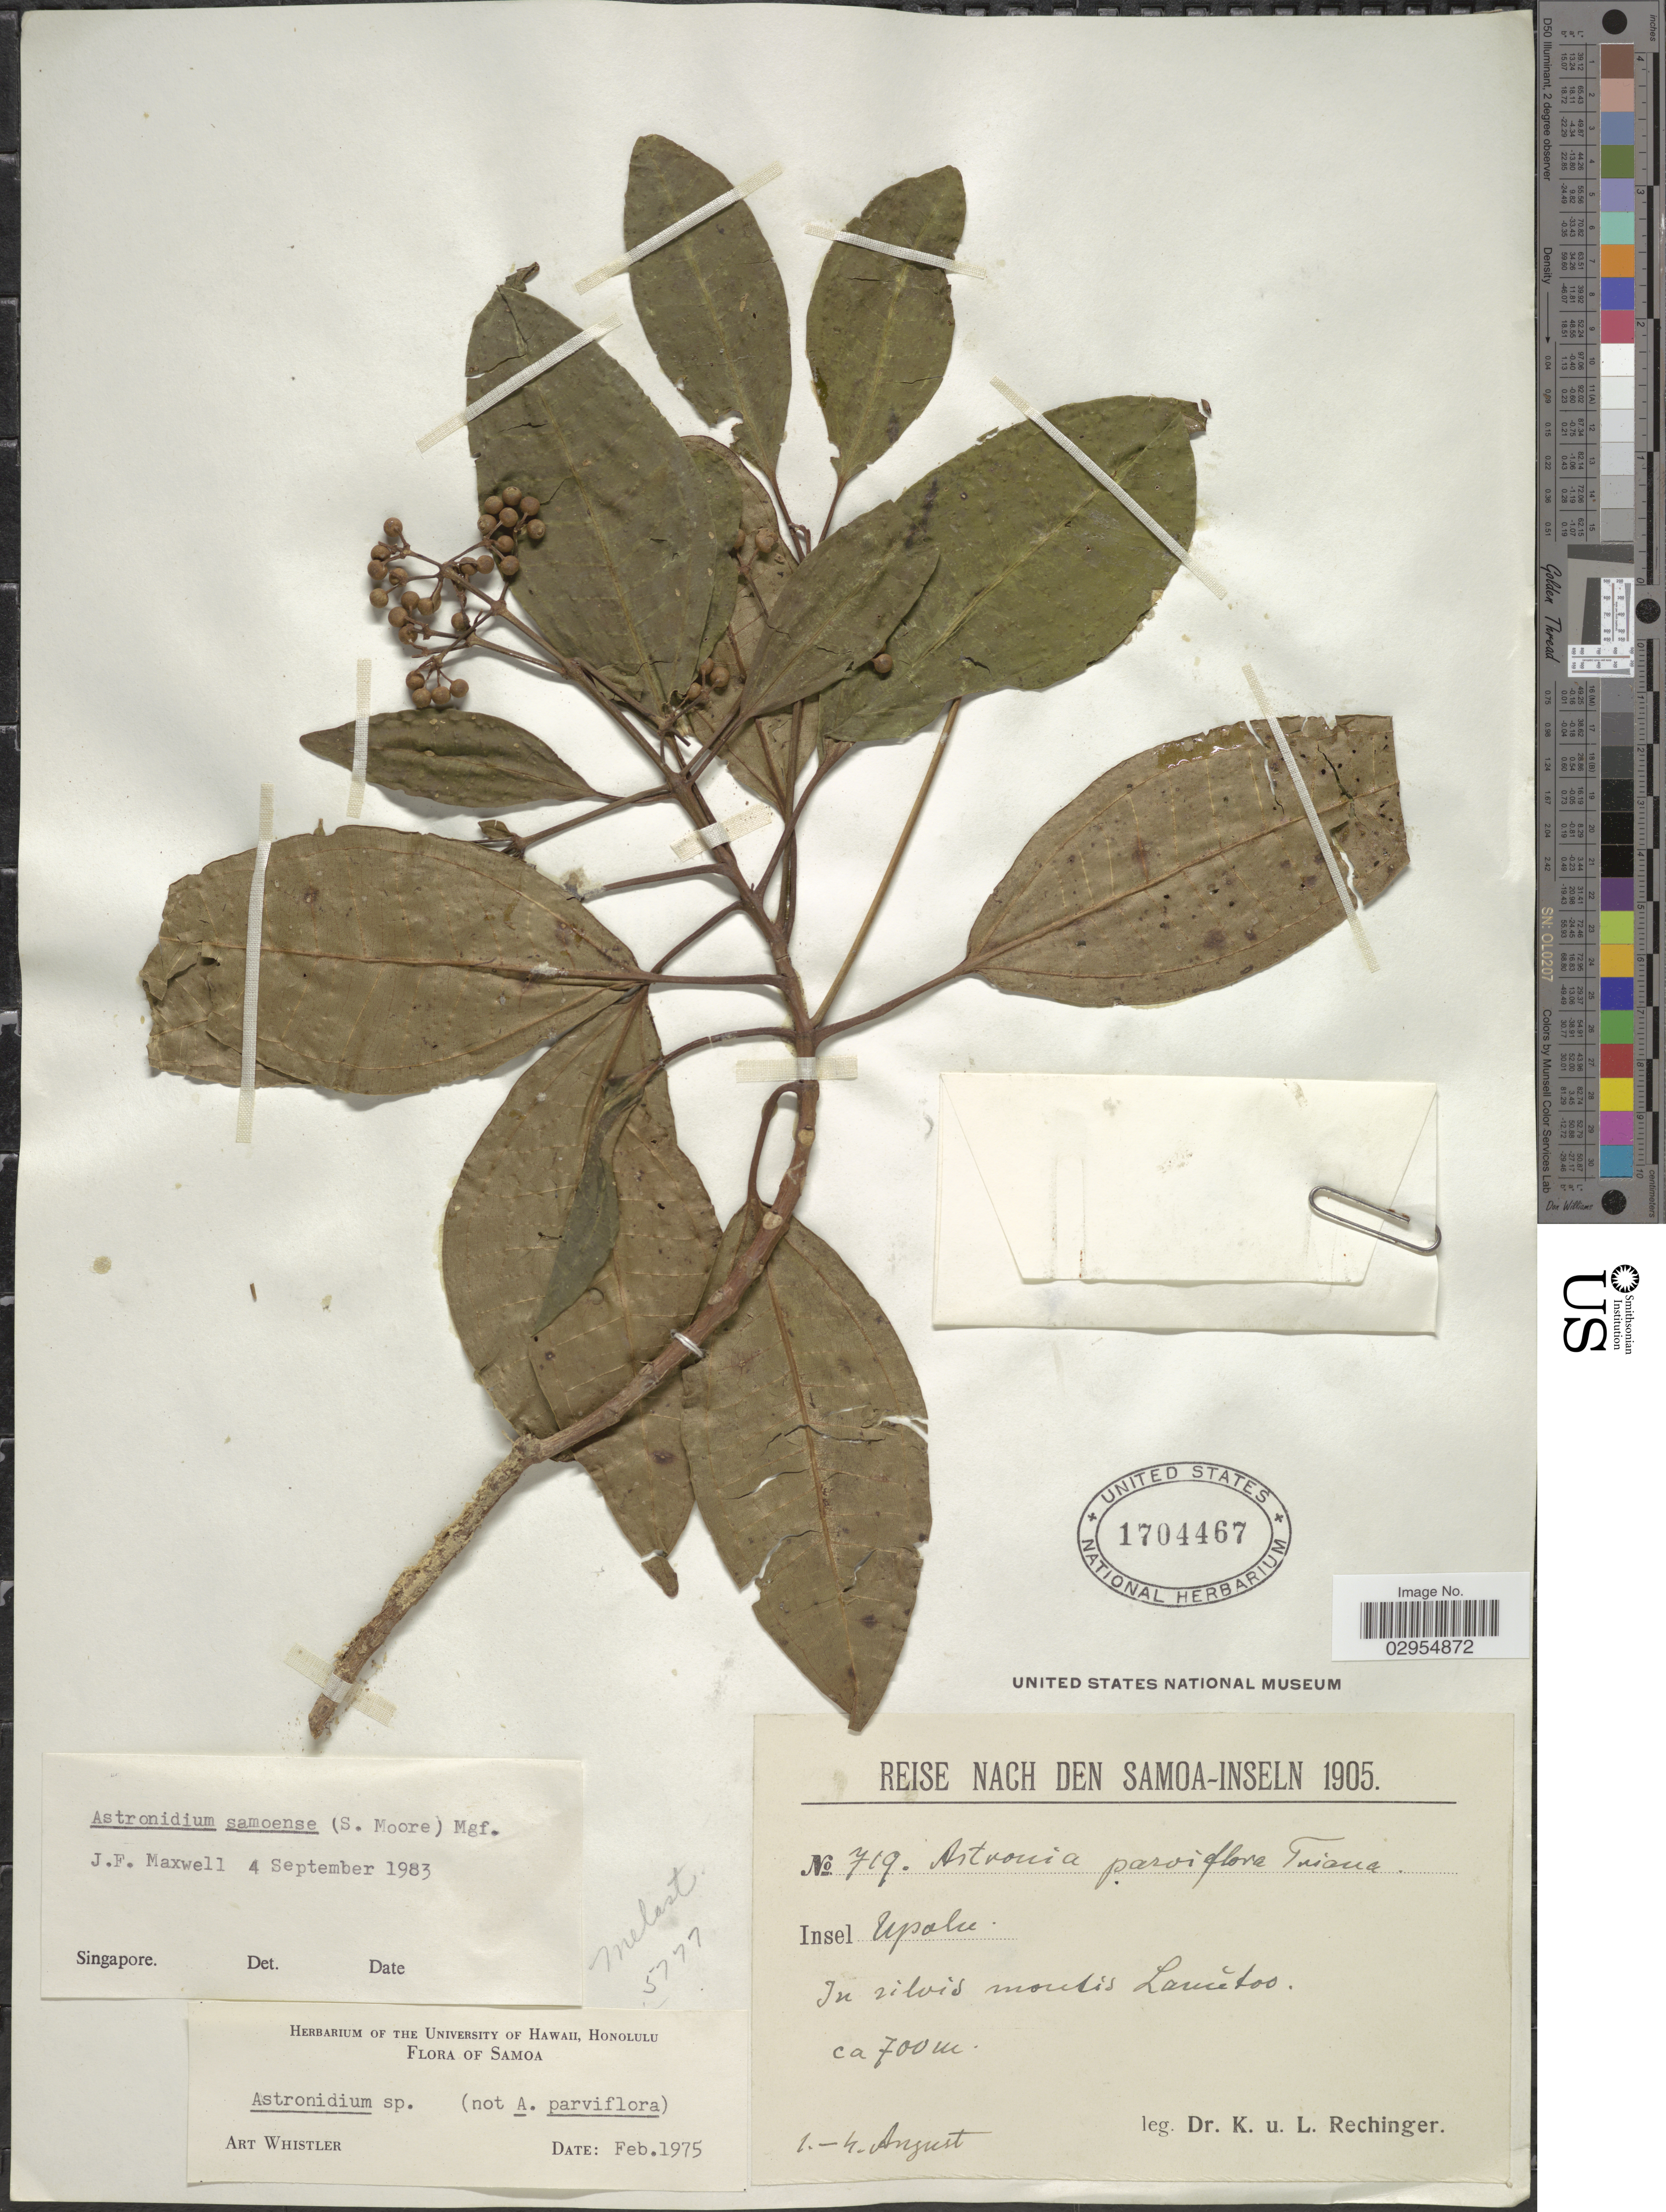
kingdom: Plantae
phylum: Tracheophyta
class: Magnoliopsida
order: Myrtales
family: Melastomataceae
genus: Astronidium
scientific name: Astronidium samoense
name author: (S. Moore) Markgr.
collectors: K. Rechinger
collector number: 719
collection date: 1905-08-01/1905-08-04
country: Samoa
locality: Samoa-Inseln. Upolu. In silvis montis Lanutoo.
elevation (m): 700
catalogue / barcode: US 1704467